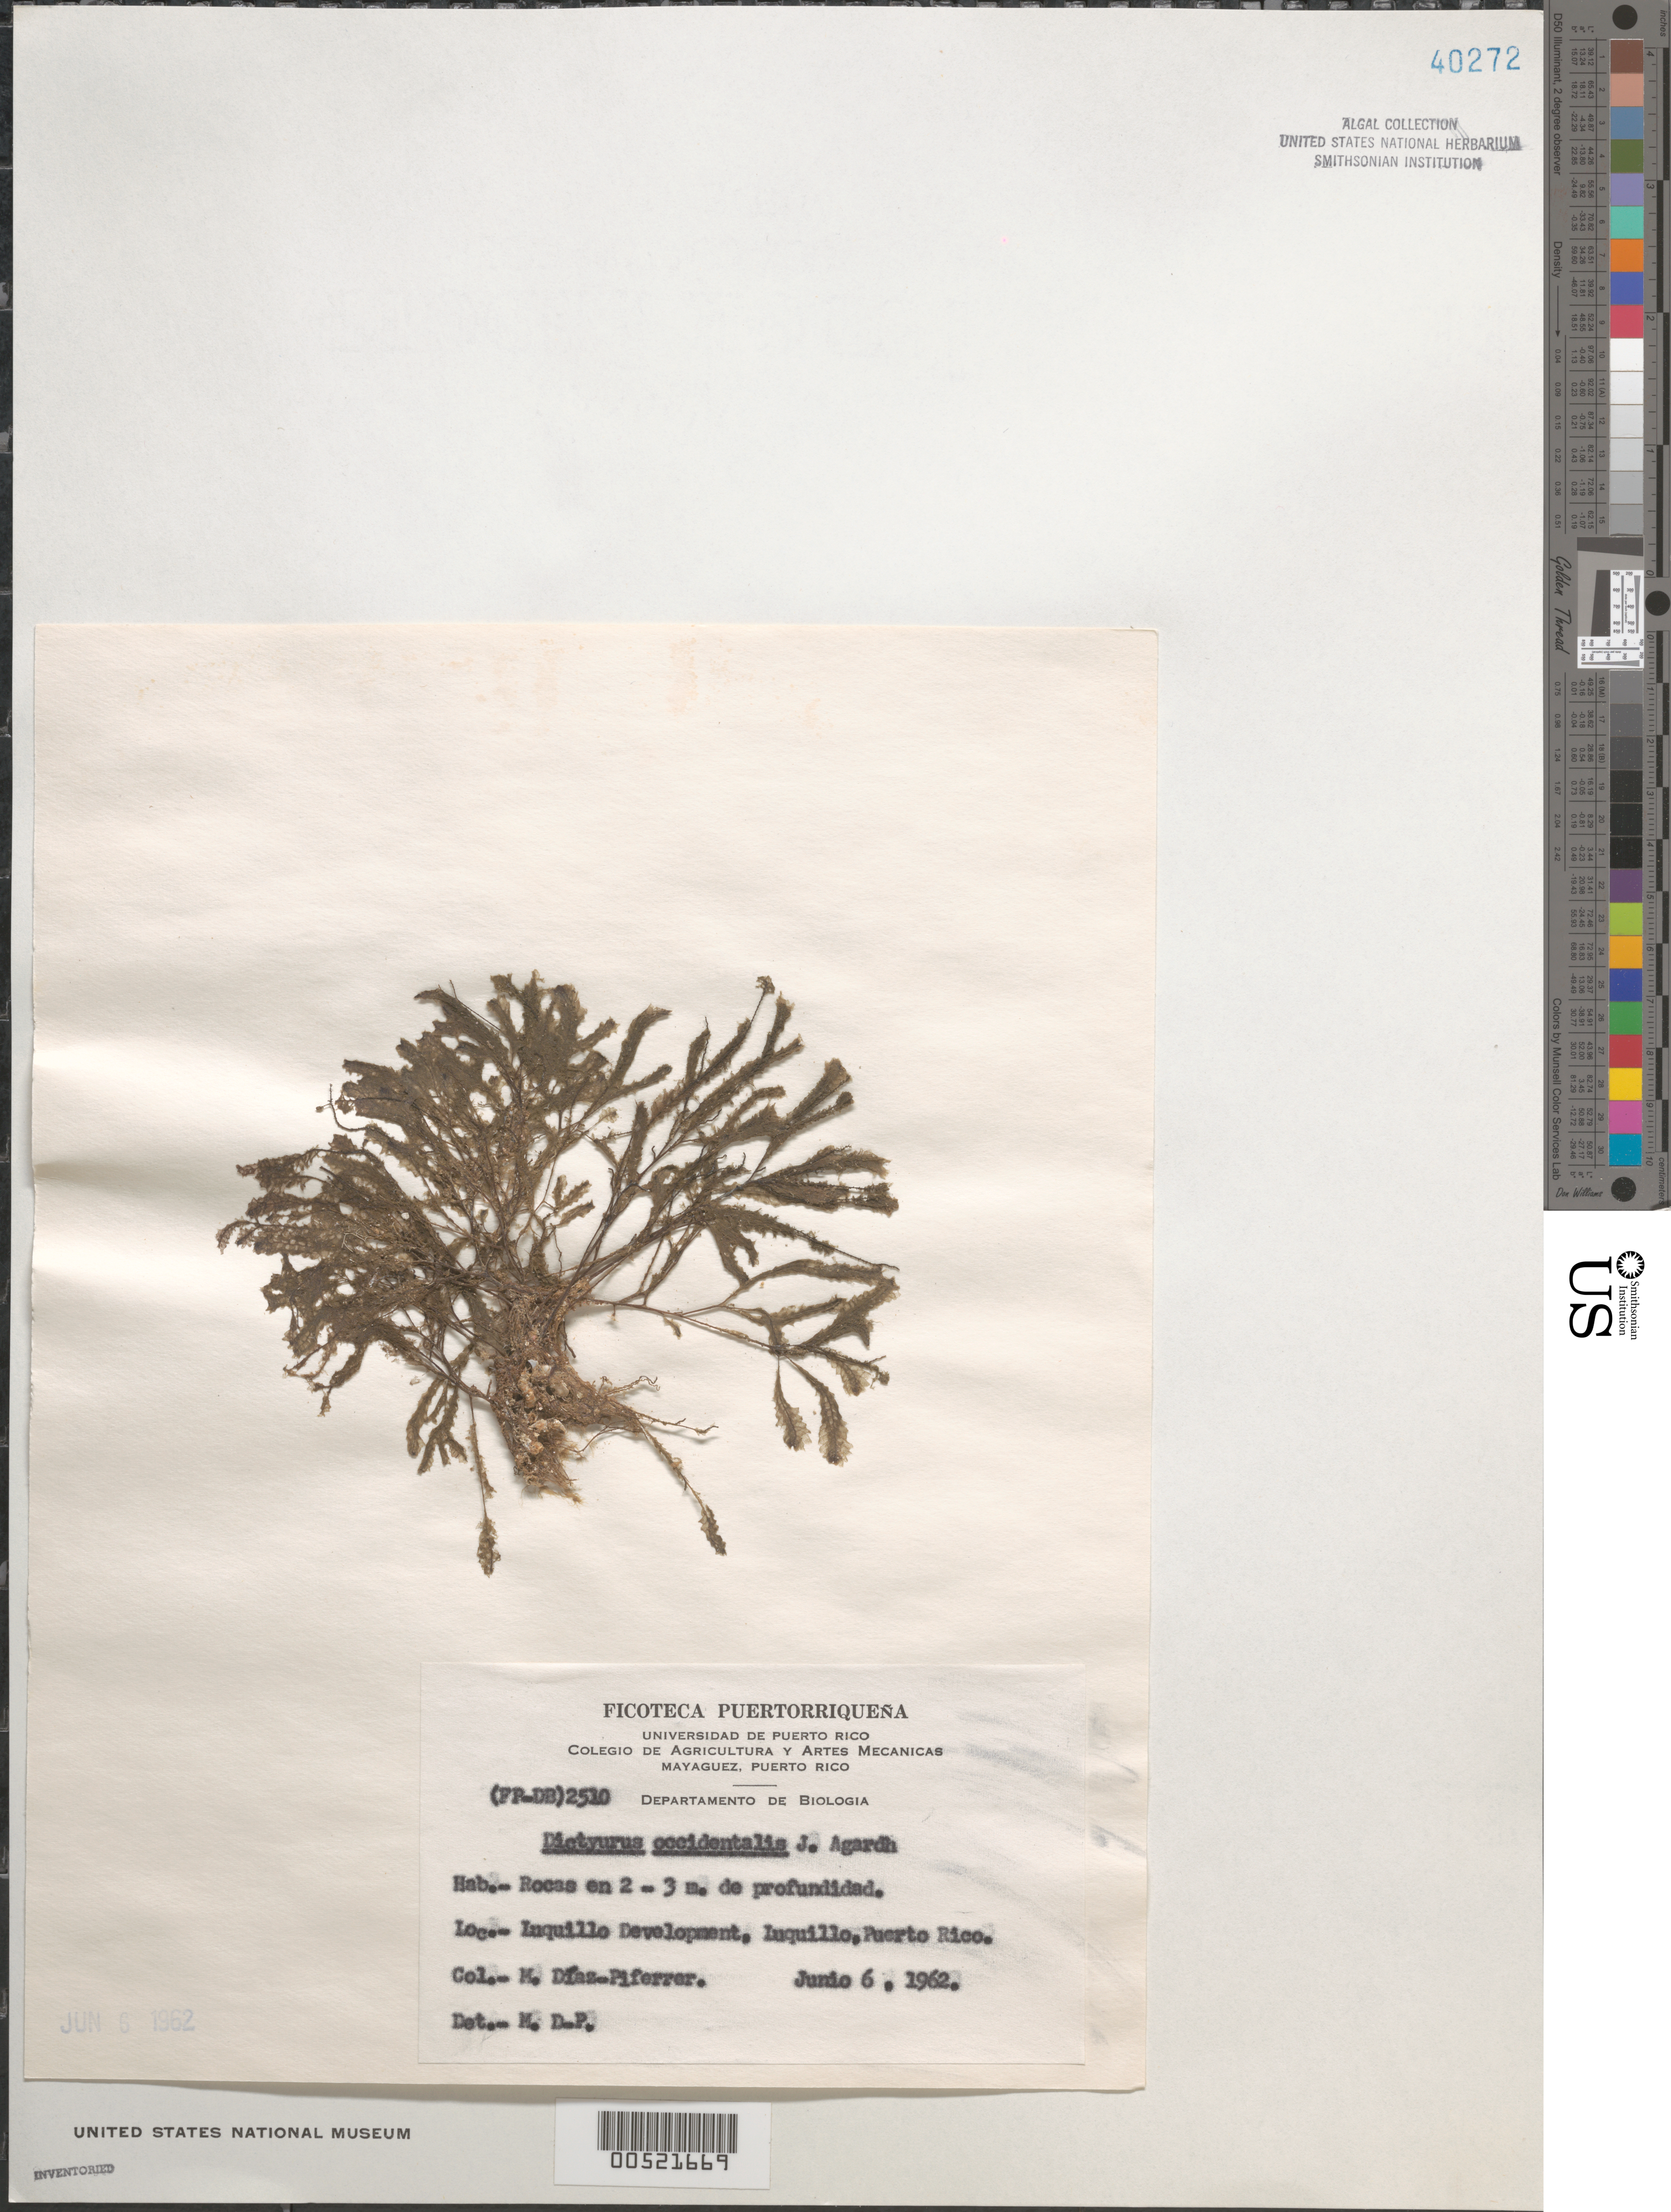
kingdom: Plantae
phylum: Rhodophyta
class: Florideophyceae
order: Ceramiales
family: Dasyaceae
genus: Dictyurus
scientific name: Dictyurus occidentalis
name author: J. Agardh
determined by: Diaz-Piferrer, M.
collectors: M. Diaz-Piferrer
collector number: (fp-db) 2510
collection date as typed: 06 Jun 1962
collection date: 1962-06-06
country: Puerto Rico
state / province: Luquillo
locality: Luquillo Development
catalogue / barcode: US 40272